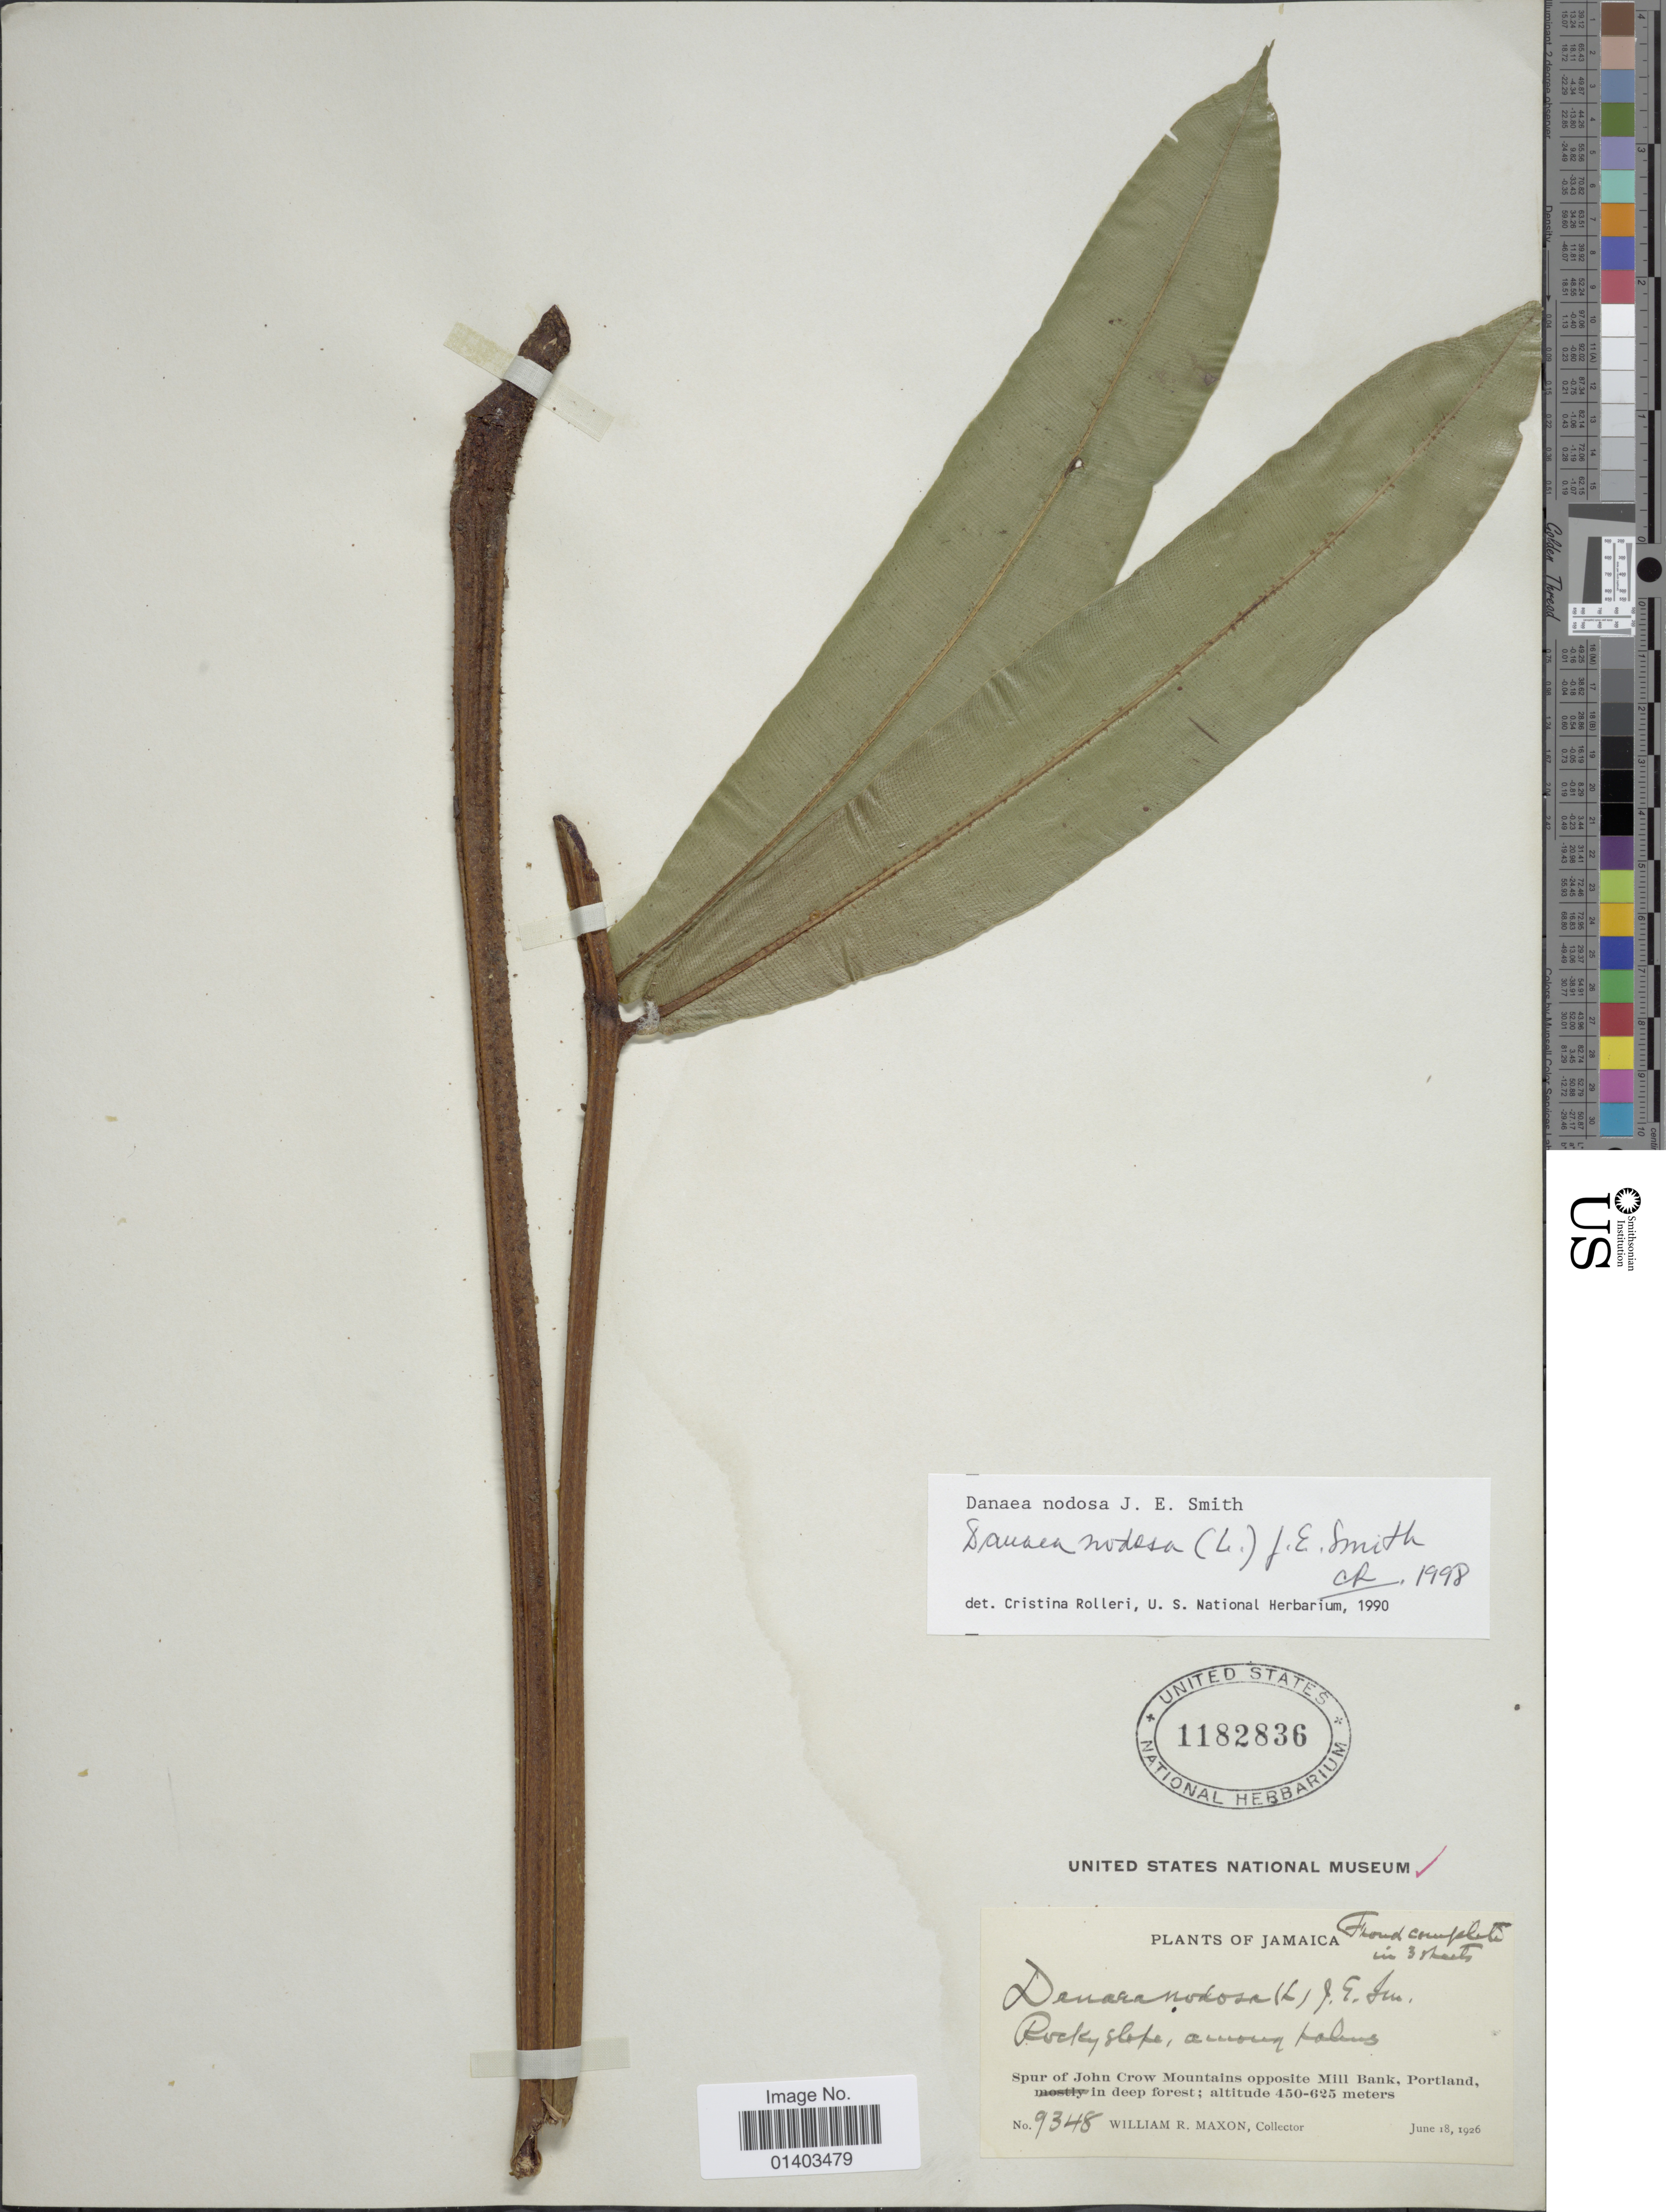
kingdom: Plantae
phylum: Tracheophyta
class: Polypodiopsida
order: Marattiales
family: Marattiaceae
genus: Danaea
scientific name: Danaea nodosa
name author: (L.) Sm.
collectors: W. R. Maxon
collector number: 9348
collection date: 1926-06-18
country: Jamaica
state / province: Portland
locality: Spur of John crow Mountains opposite Mill Bank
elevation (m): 450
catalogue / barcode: US 1182836